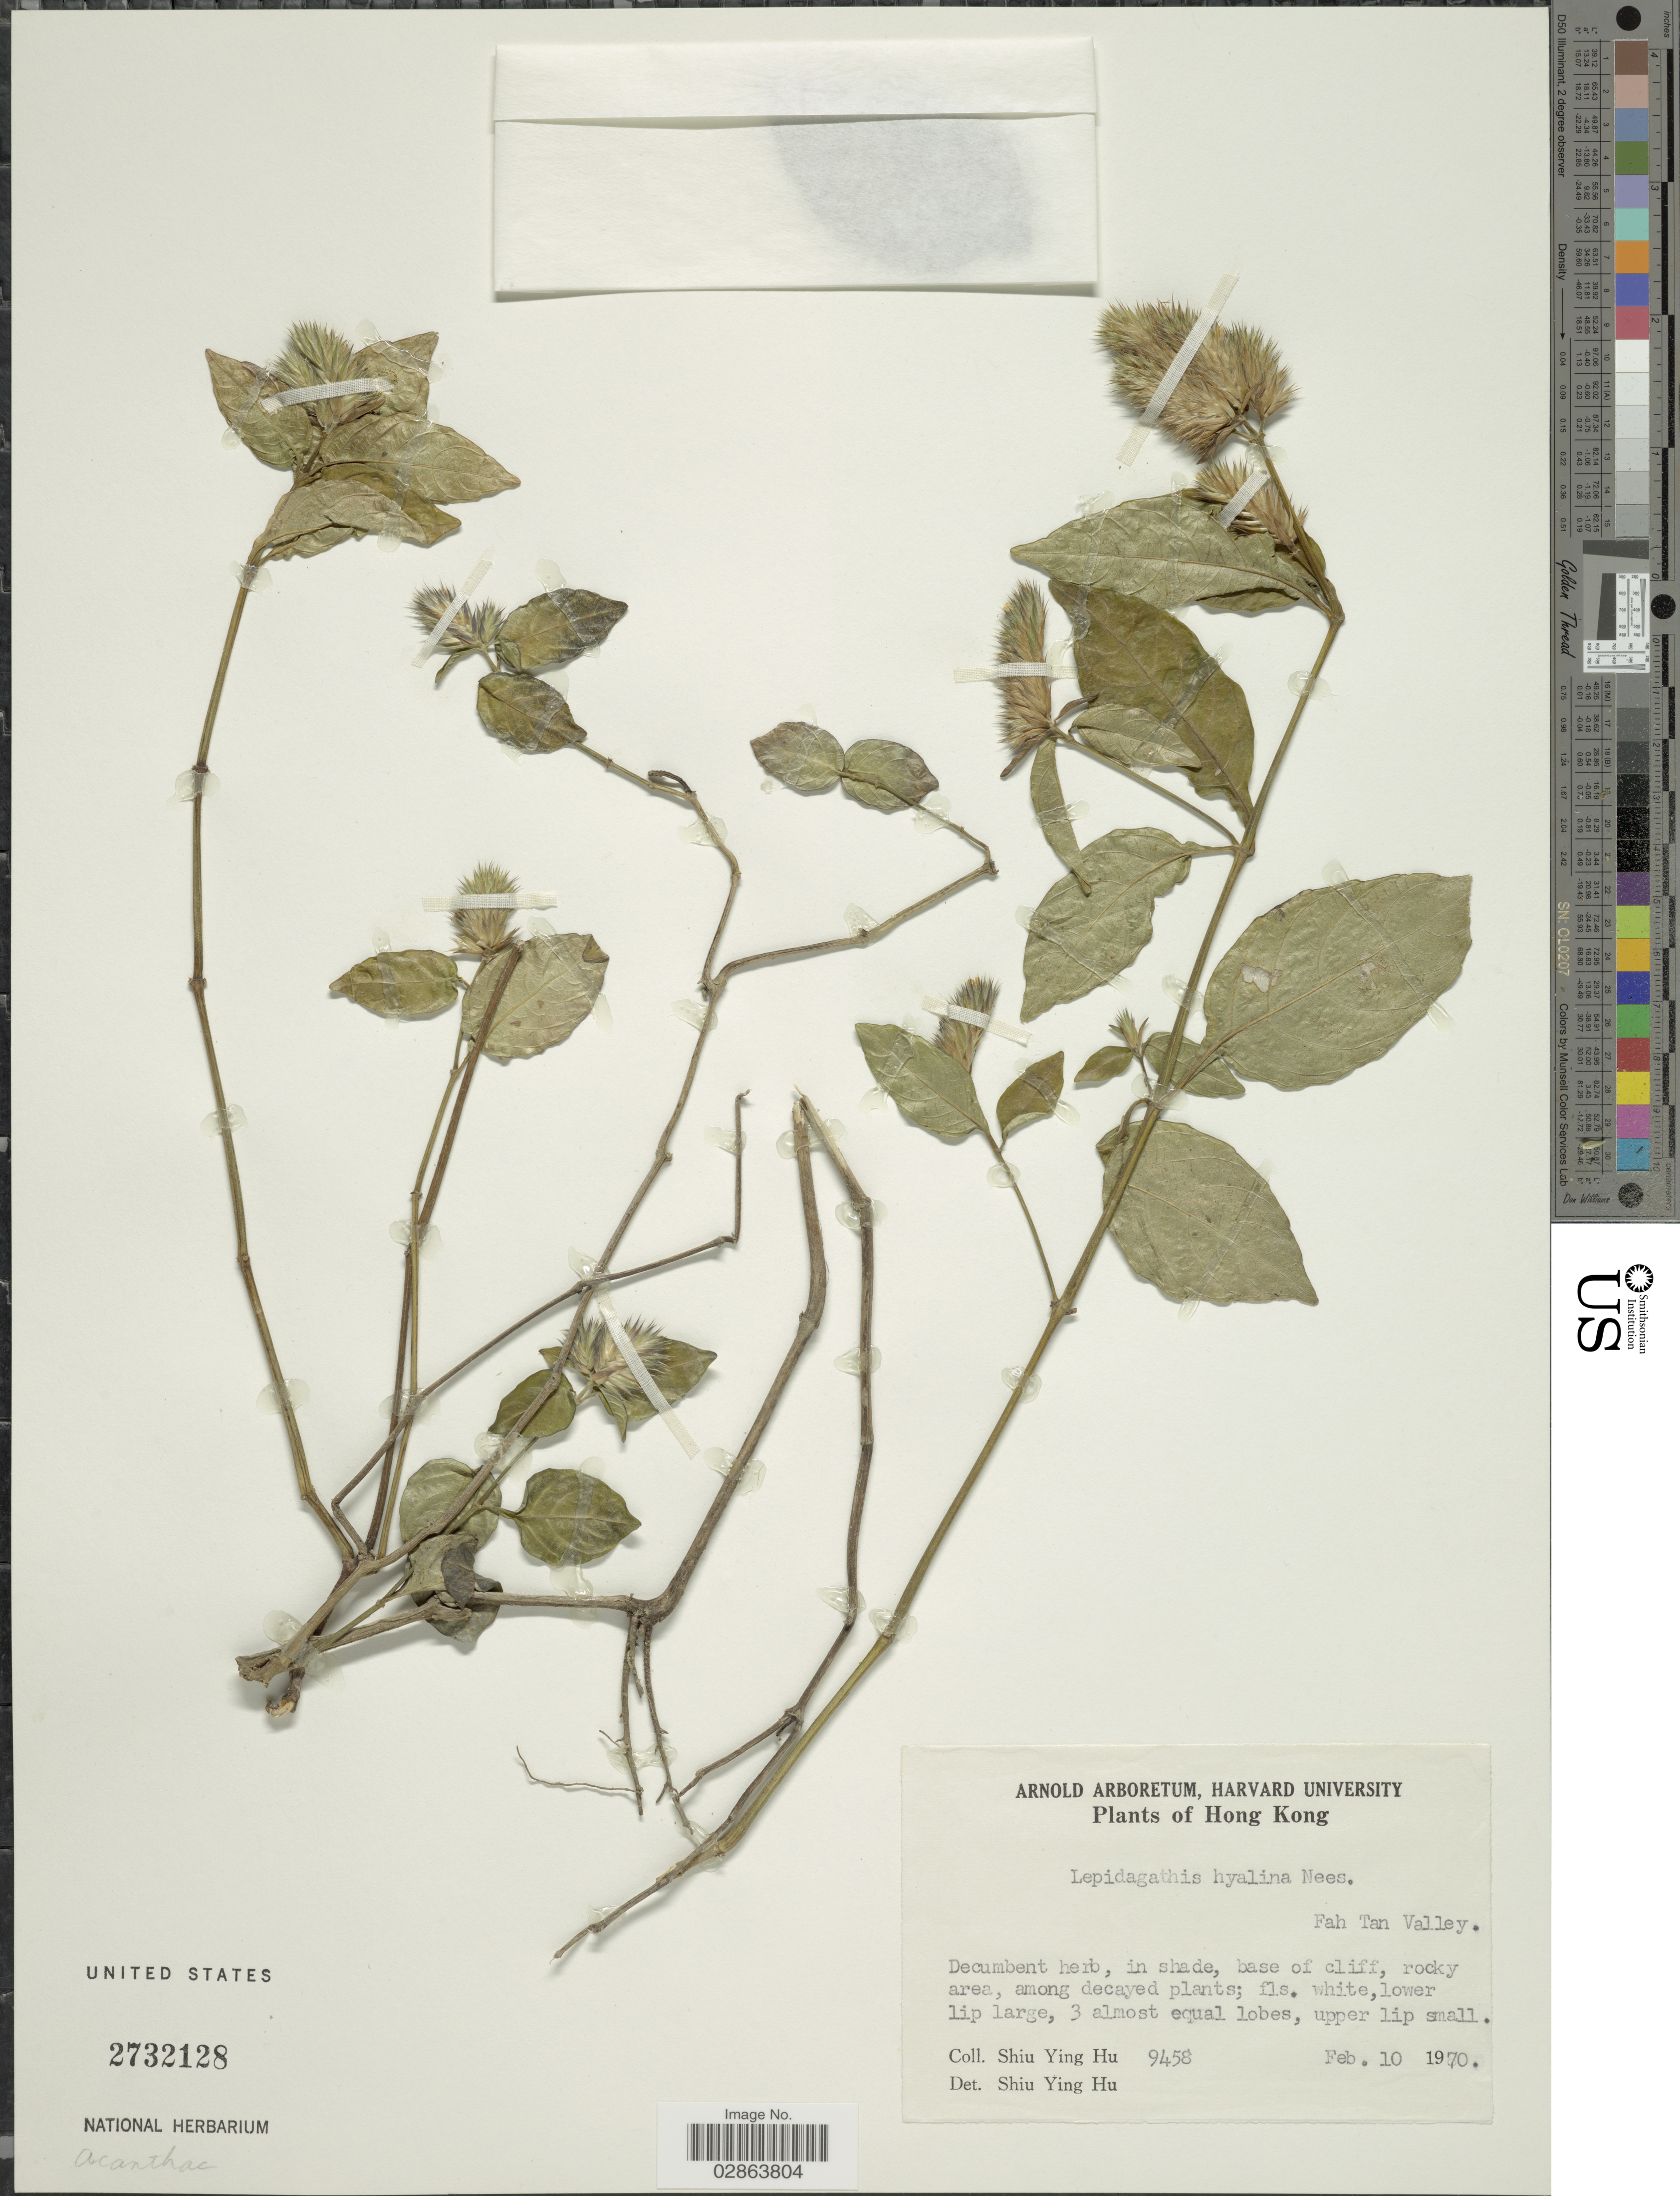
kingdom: Plantae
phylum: Tracheophyta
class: Magnoliopsida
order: Lamiales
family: Acanthaceae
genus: Lepidagathis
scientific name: Lepidagathis incurva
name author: Buch.-Ham. ex D. Don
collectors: S. Y. Hu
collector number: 9458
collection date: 1970-02-10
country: China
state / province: Hong Kong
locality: Fah Tan Valley.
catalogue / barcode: US 2732128